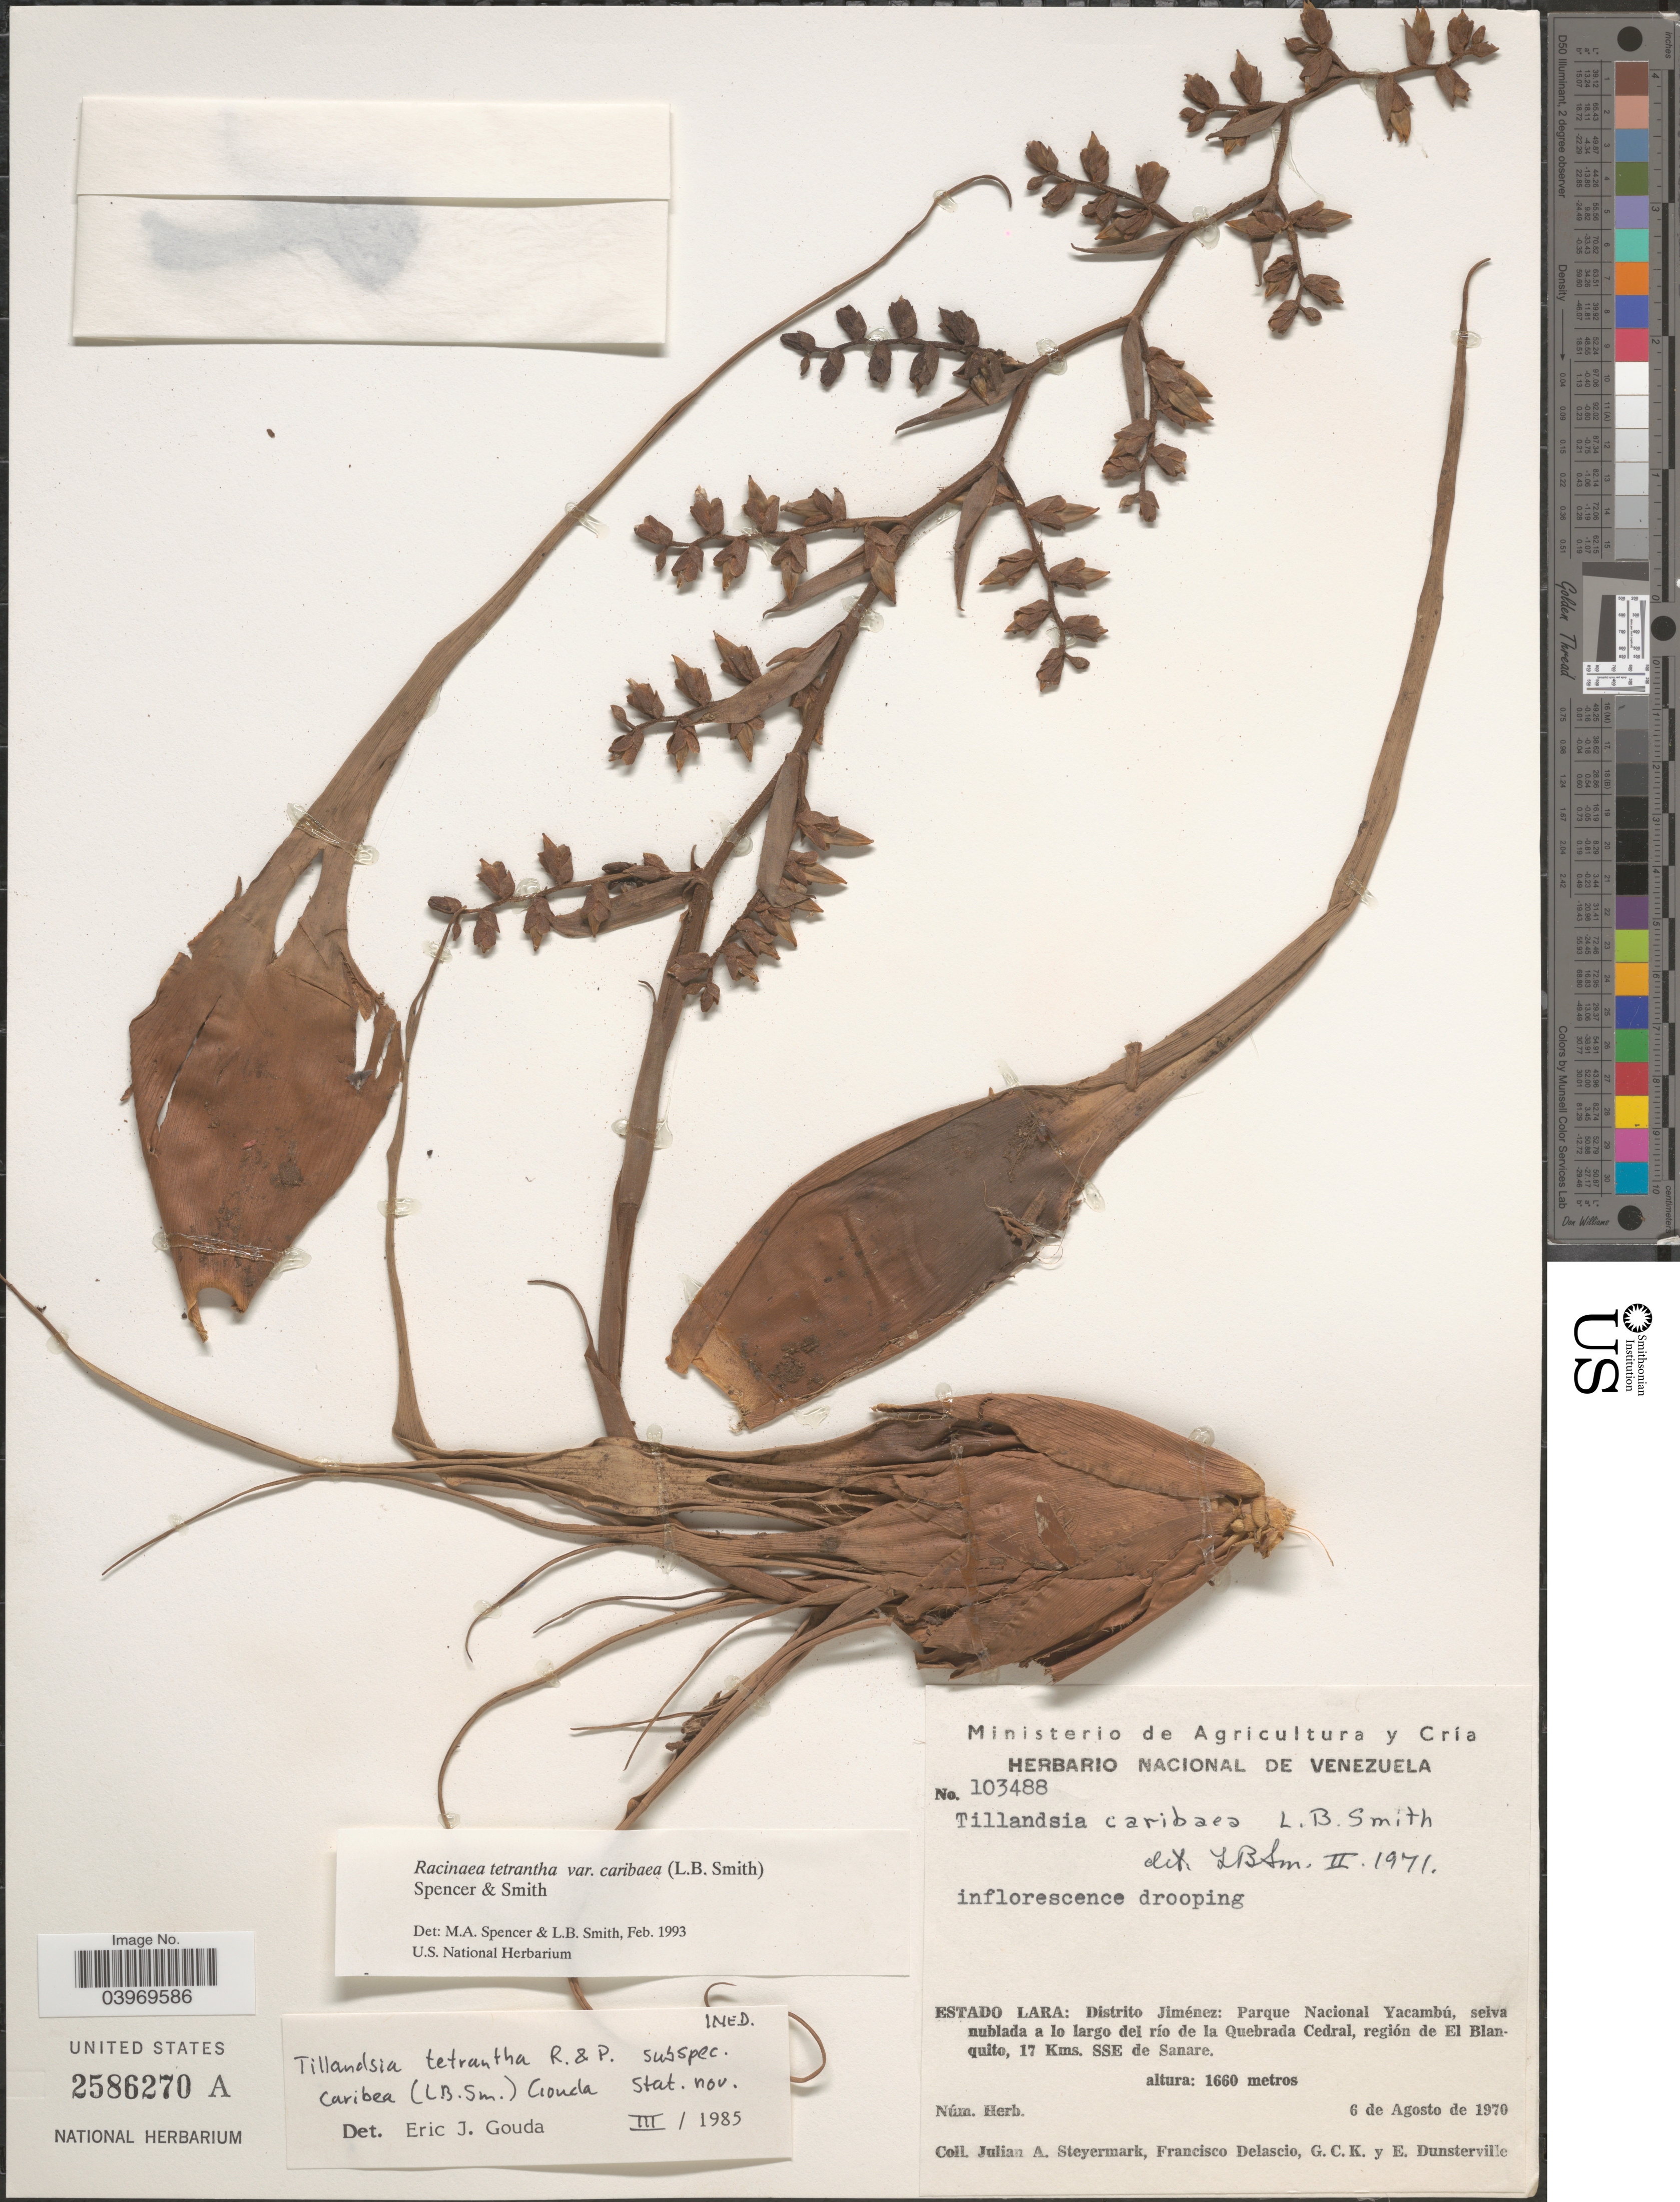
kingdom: Plantae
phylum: Tracheophyta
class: Liliopsida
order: Poales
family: Bromeliaceae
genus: Racinaea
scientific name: Racinaea tetrantha var. caribaea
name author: (L.B. Sm.) M.A. Spencer & L.B. Sm.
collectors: J. Steyermark, F. Delascio C., G. C. K. Dunsterville & E. Dunsterville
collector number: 103488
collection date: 1970-08-06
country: Venezuela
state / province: Lara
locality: Distrito Jiménez: Parque Nacional Yacambú, selva nublada a lo largo del río de la Quebrada Cedral, región de El Blanquito, 17 Kms. SSE de Sanare.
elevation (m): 1660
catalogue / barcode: US 2586270A